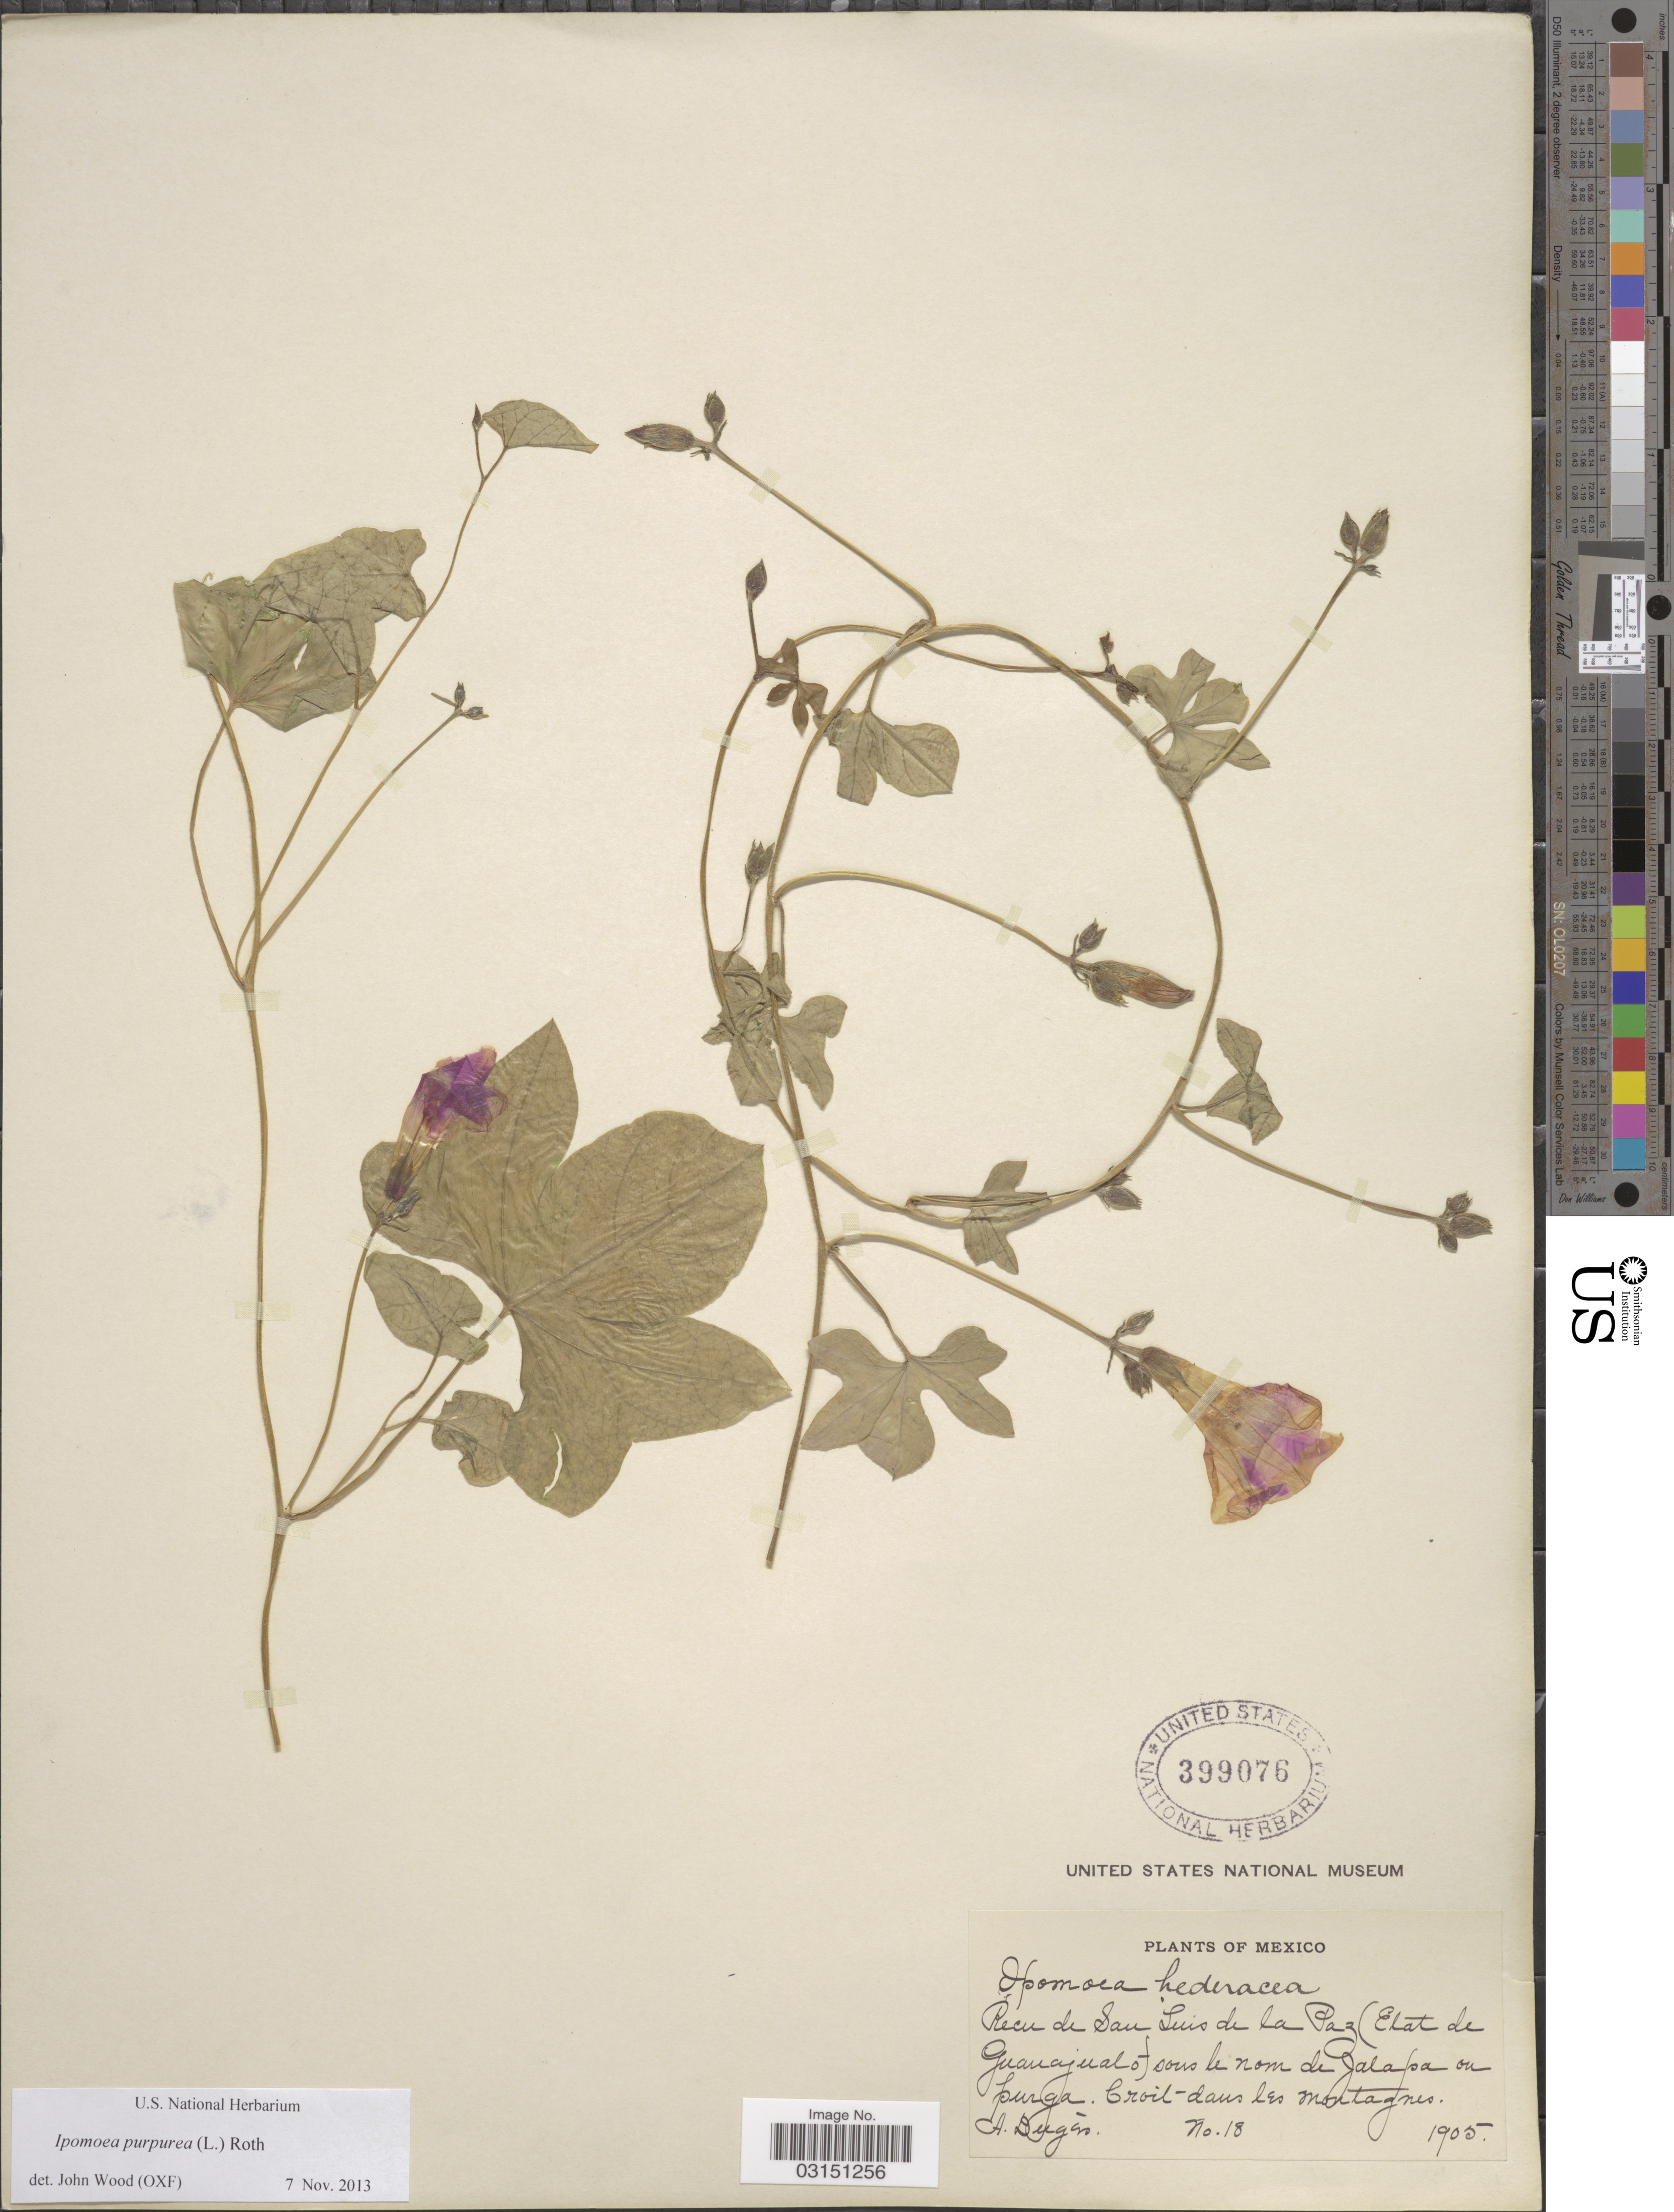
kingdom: Plantae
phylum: Tracheophyta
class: Magnoliopsida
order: Solanales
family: Convolvulaceae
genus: Ipomoea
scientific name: Ipomoea purpurea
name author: (L.) Roth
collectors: A. Dugès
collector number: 18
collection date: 1905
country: Mexico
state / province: Guanajuato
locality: Recu de San Luis de la Paz (Etat de Guanajuato) sous le nom de Jalapa on Purga. Croit dans les montagnes.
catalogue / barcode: US 399076